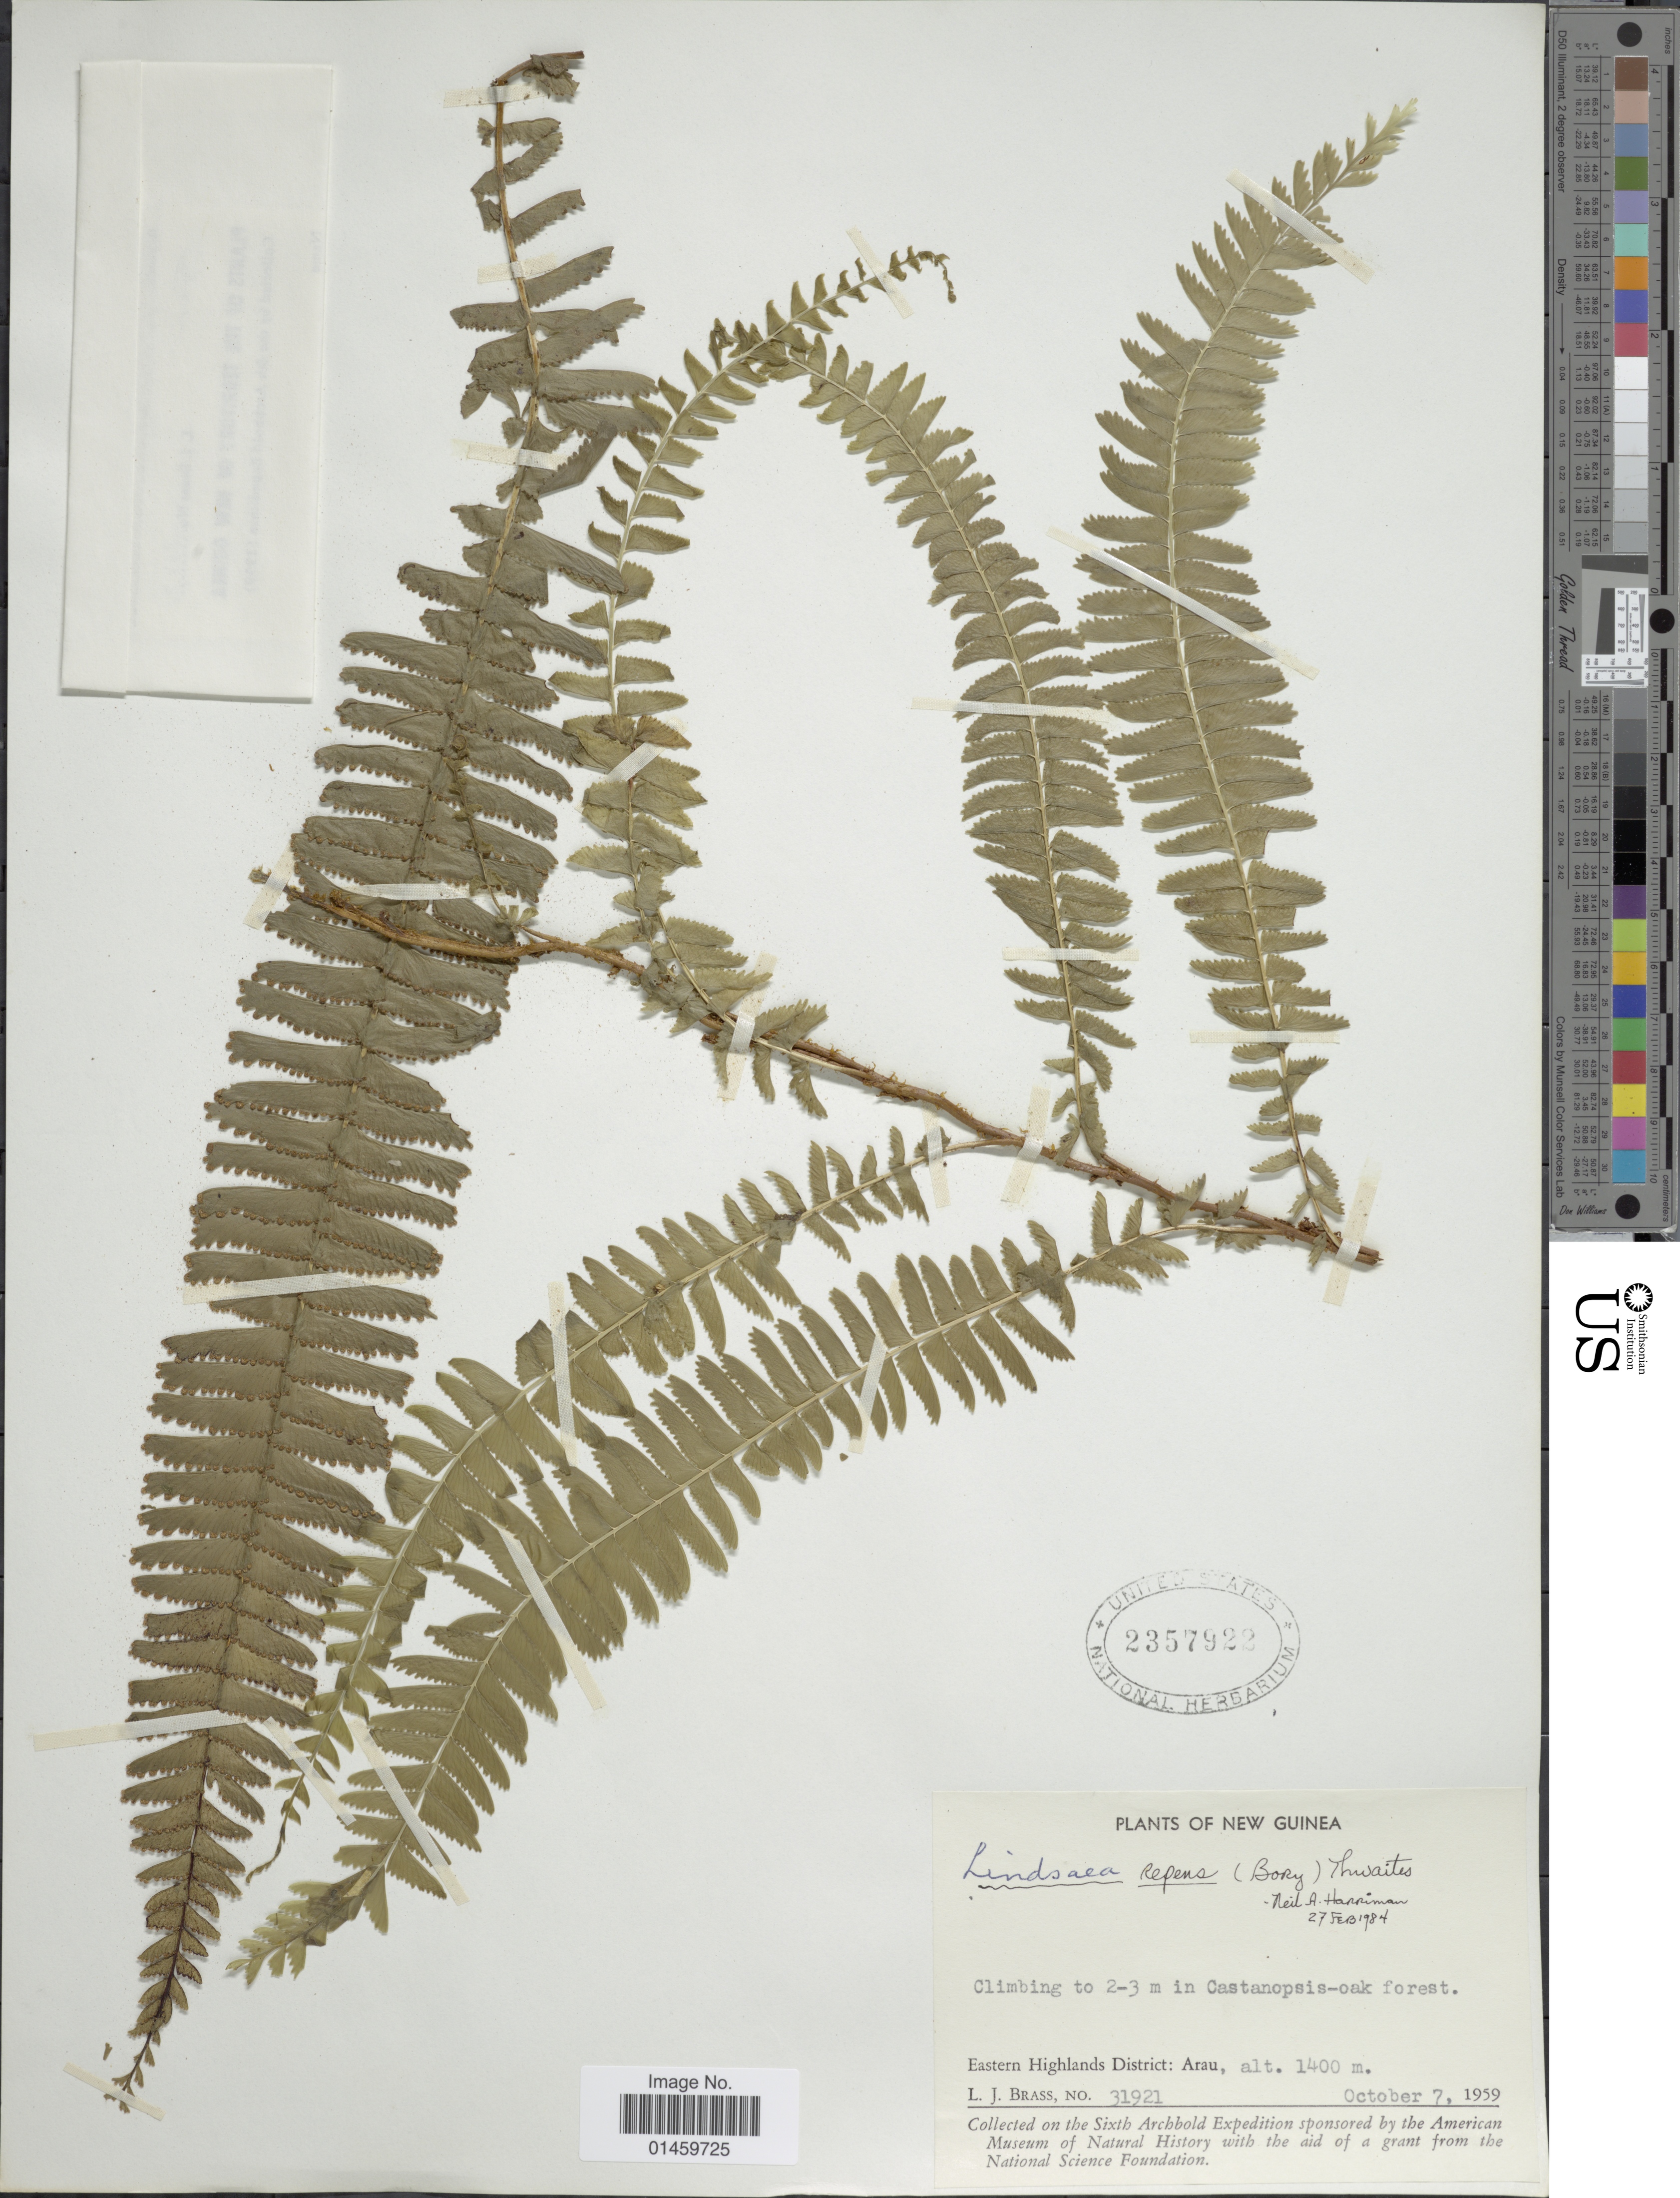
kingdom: Plantae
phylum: Tracheophyta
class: Polypodiopsida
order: Polypodiales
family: Lindsaeaceae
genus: Lindsaea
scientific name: Lindsaea repens var. pectinata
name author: (Blume) Mett.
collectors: L. J. Brass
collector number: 31921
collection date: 1959-10-07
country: Papua New Guinea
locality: New Guinea. Eastern Highlands District: Arau.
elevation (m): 1400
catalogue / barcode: US 2357922